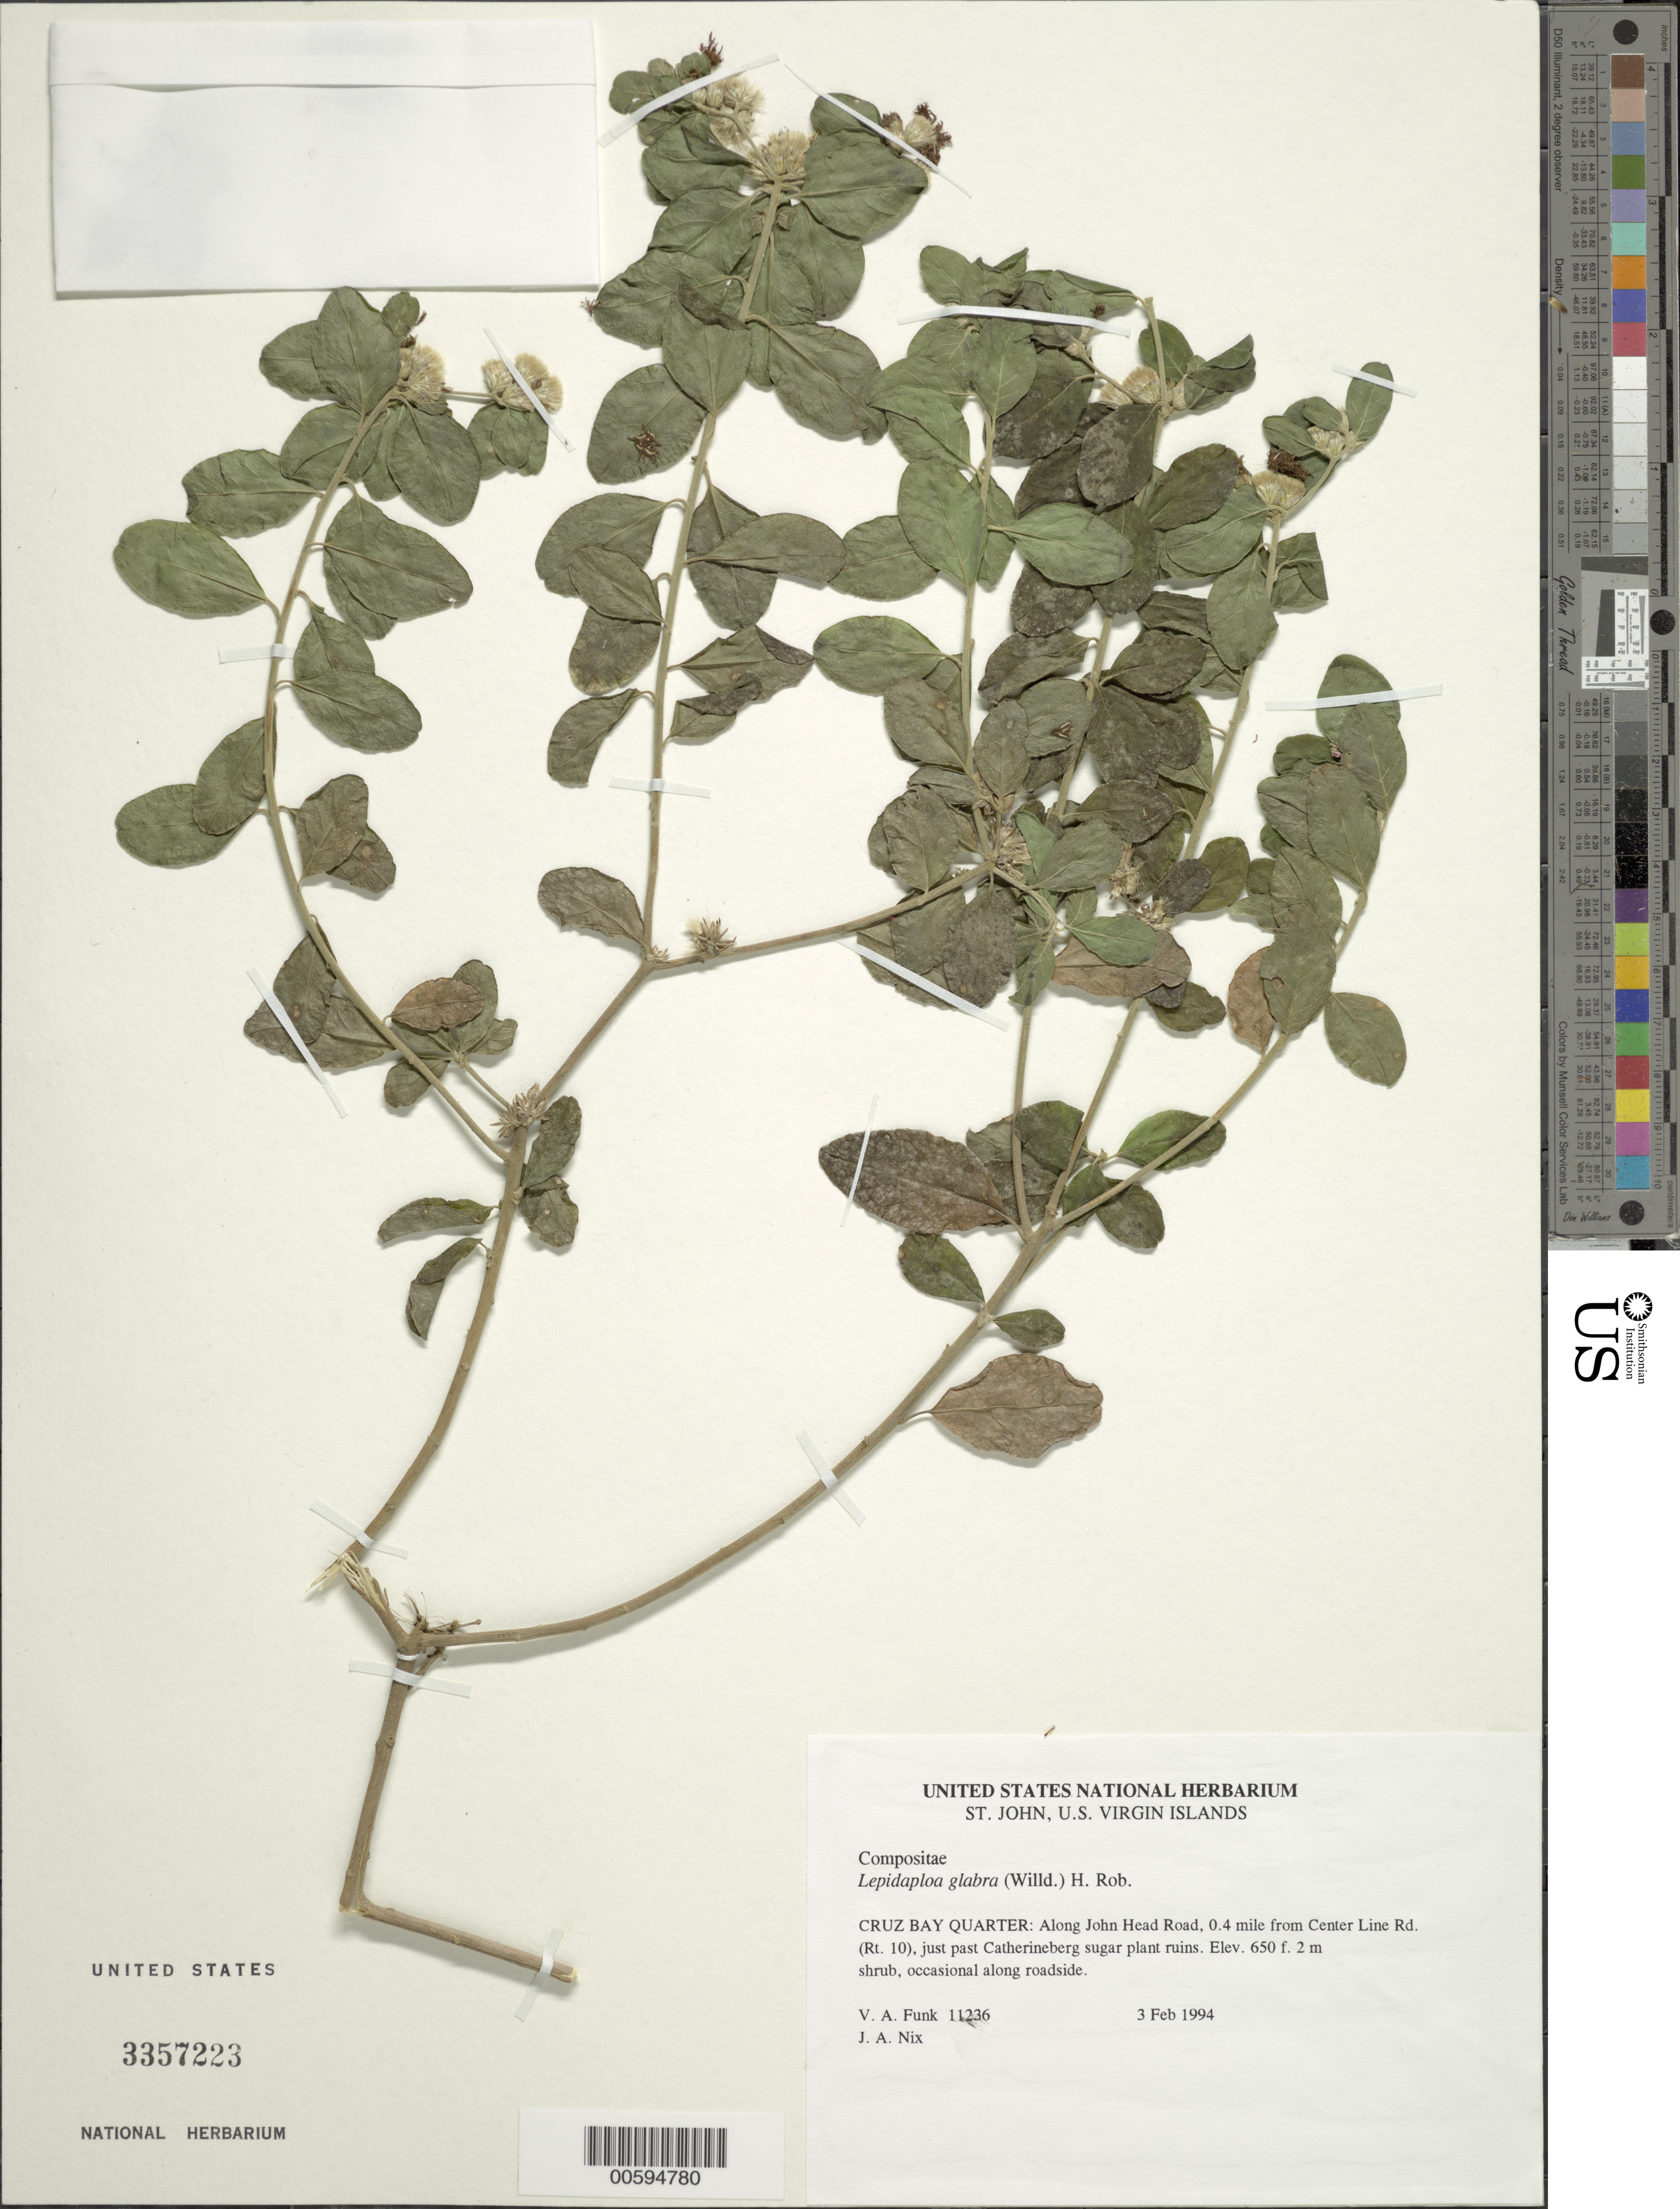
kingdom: Plantae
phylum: Tracheophyta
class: Magnoliopsida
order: Asterales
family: Asteraceae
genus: Lepidaploa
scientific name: Lepidaploa glabra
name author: (Willd.) H. Rob.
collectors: V. Funk & J. Nix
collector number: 11236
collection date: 1994-02-03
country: U.S. Virgin Islands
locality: St. John. Cruz Bay Quarter: Along John Head Road, 0.4 mile from Center Line Rd. (Rt. 10), just past Catherine =berg sugar plant ruins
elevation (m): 198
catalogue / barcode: US 3357223